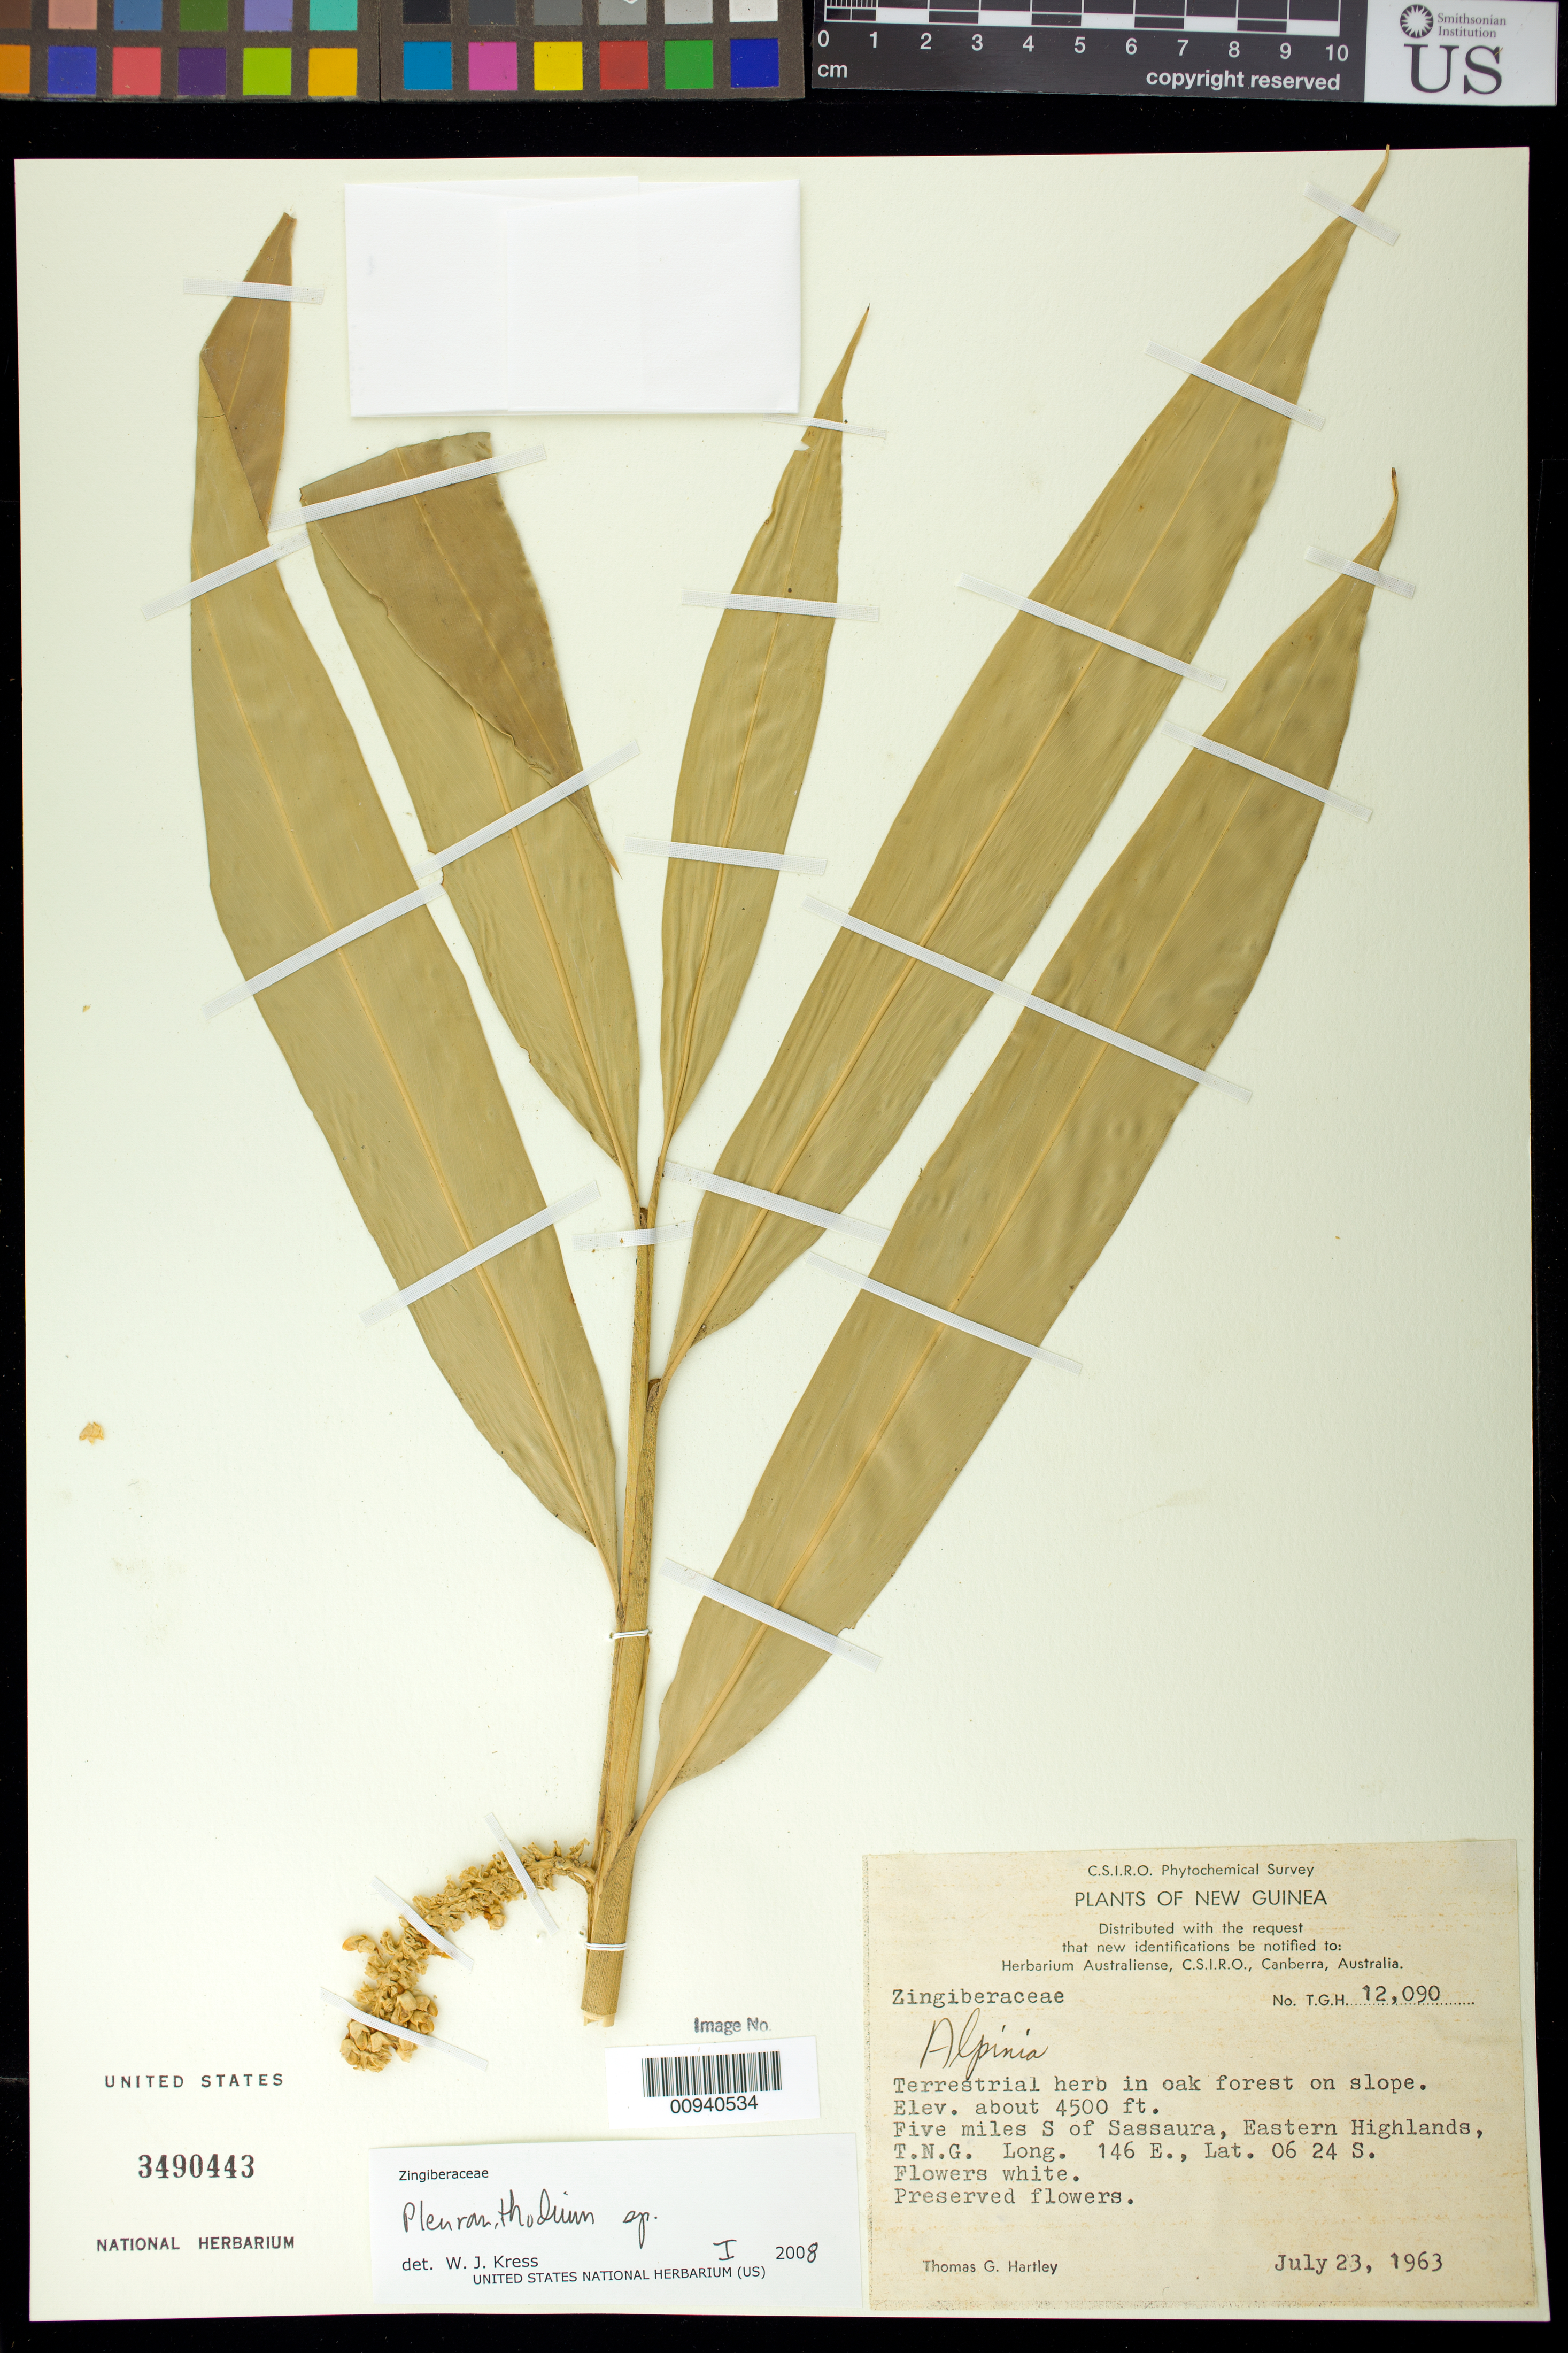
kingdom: Plantae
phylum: Tracheophyta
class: Liliopsida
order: Zingiberales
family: Zingiberaceae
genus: Pleuranthodium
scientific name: Pleuranthodium sp.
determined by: Kress, W. J., (US), Smithsonian Institution - National Museum of Natural History (UNITED STATES)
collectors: T. G. Hartley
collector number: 12,090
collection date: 1963-07-23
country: Papua New Guinea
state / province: Eastern Highlands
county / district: Sassura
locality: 5 miles south of Sassura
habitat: Oak forest on slope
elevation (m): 1372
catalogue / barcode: US 3490443